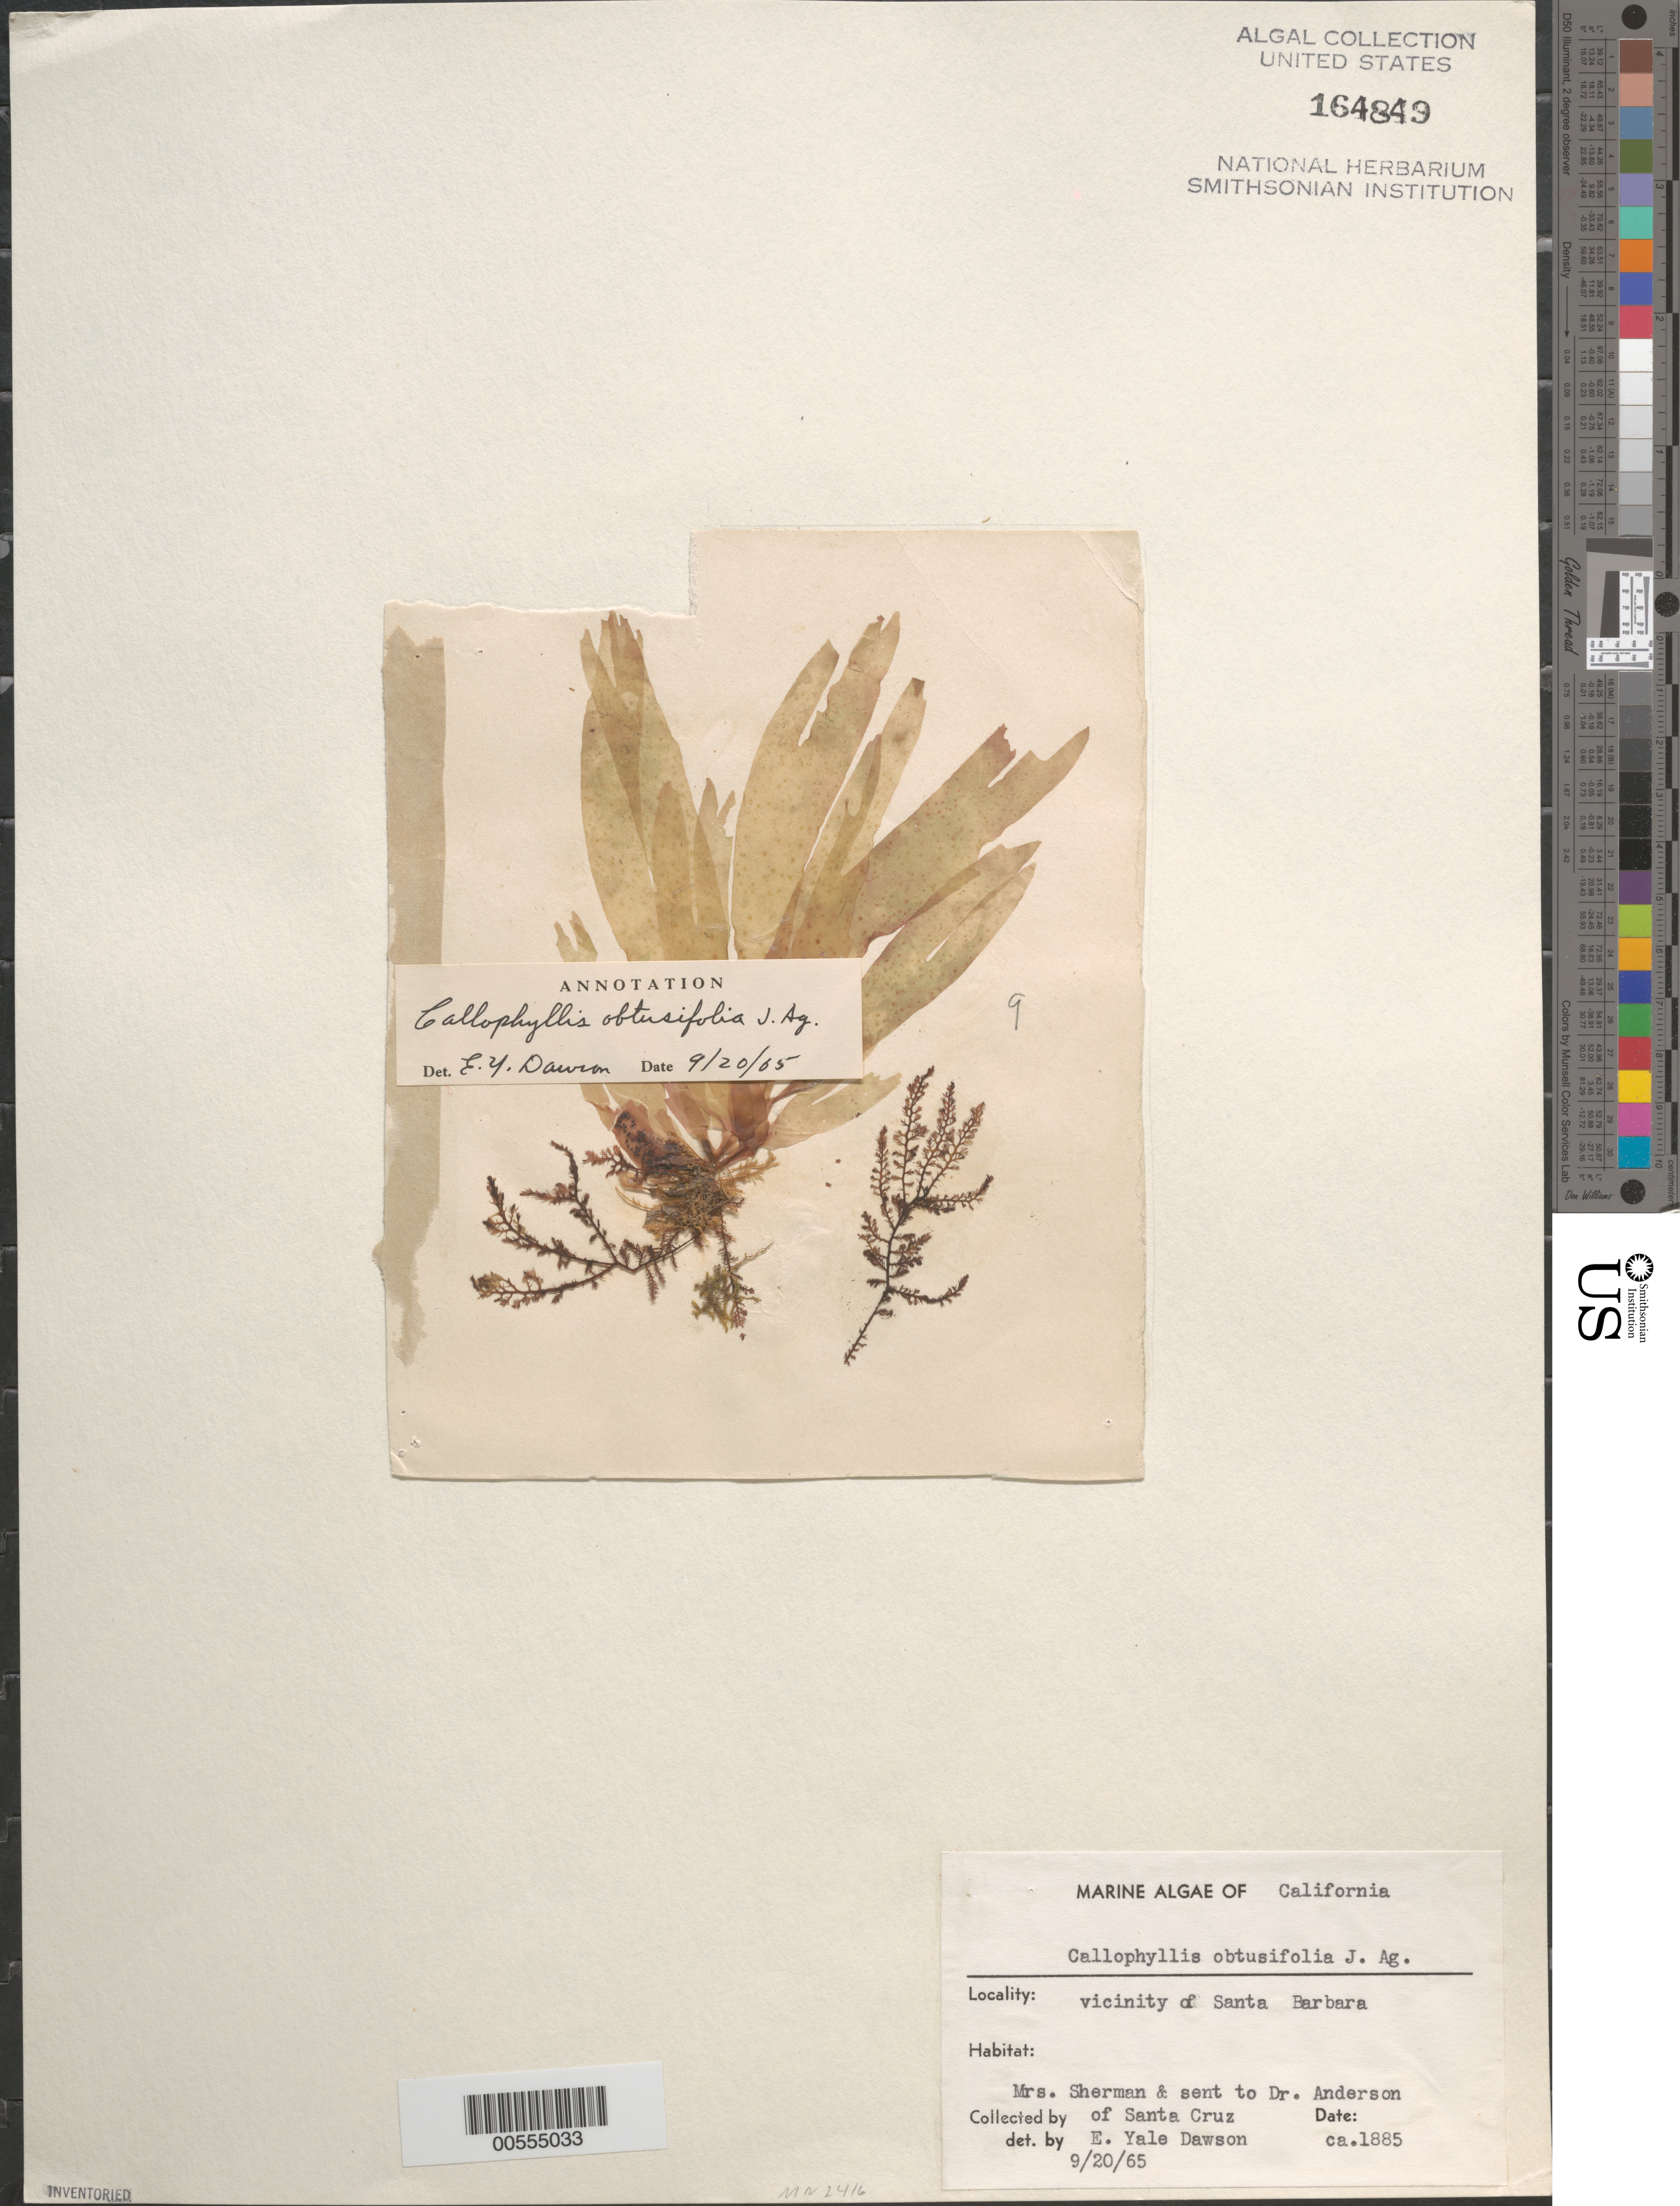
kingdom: Plantae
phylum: Rhodophyta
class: Florideophyceae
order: Gigartinales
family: Kallymeniaceae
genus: Callophyllis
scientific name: Callophyllis obtusifolia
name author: J. Agardh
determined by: Dawson, E. Y.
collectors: M. Sherman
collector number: Neushul 2416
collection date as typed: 1885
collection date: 1885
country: United States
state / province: California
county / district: Santa Barbara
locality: Santa Barbara area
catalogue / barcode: US 164849